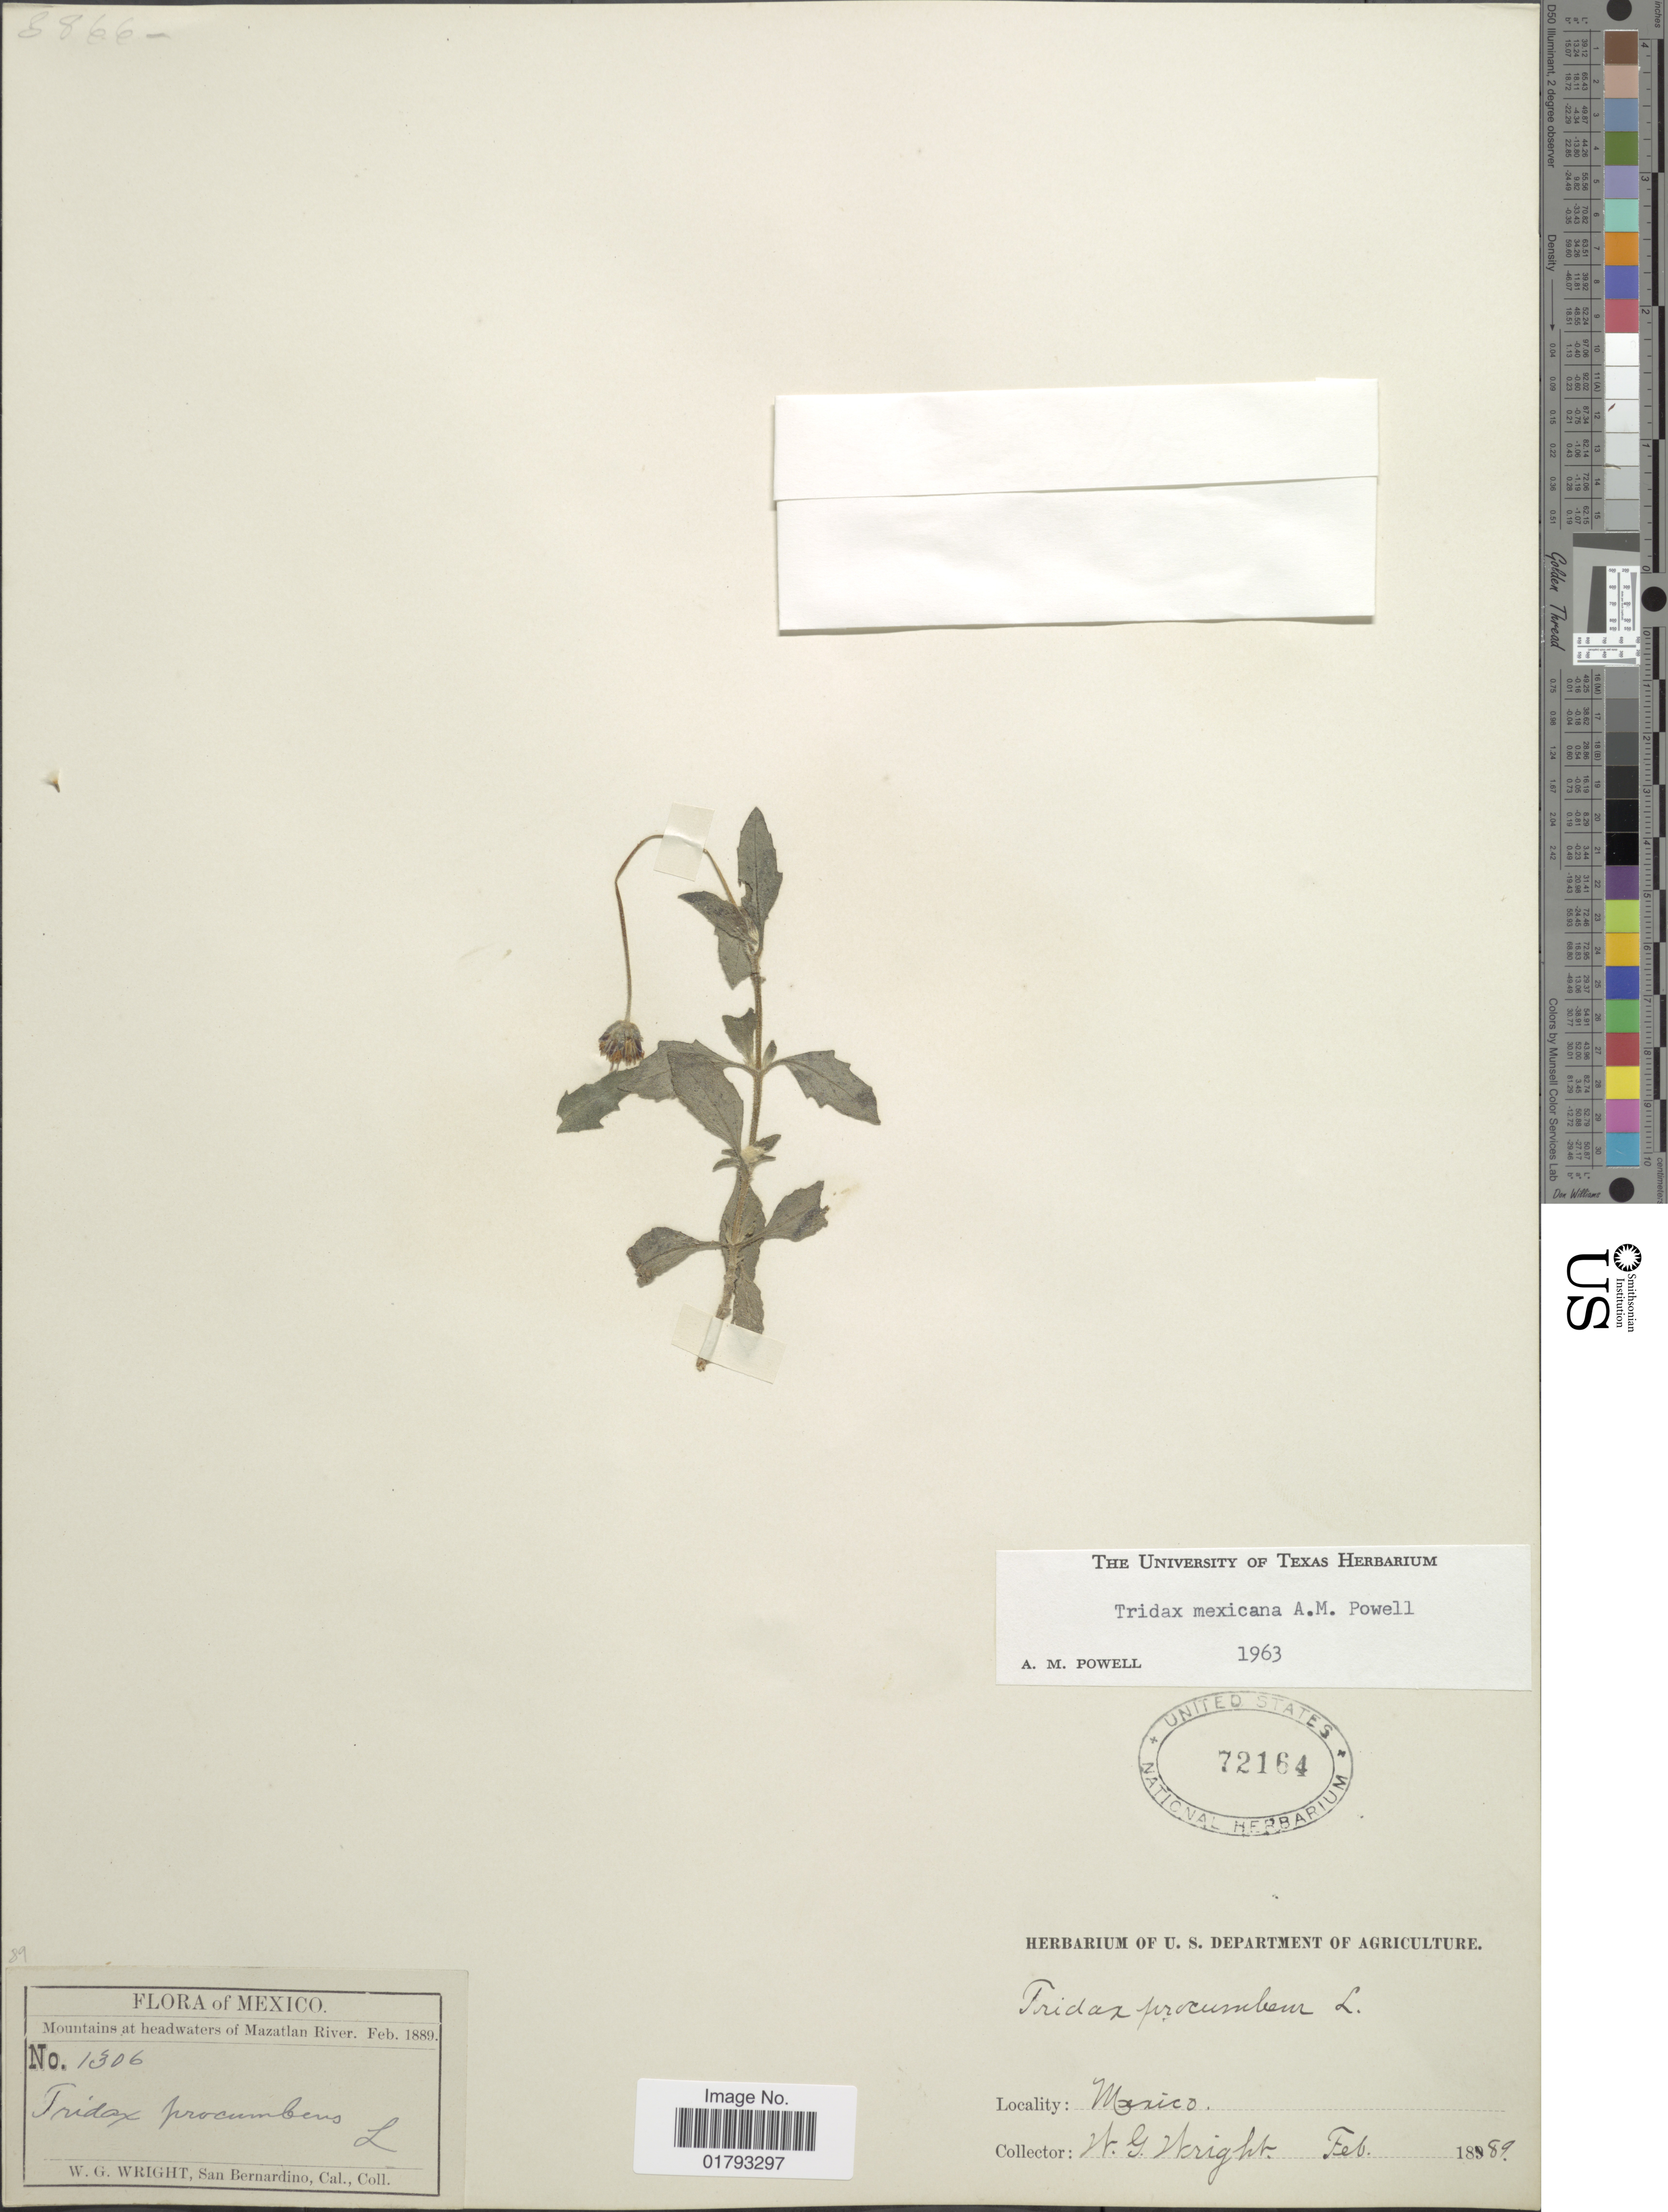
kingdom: Plantae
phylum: Tracheophyta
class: Magnoliopsida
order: Asterales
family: Asteraceae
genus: Tridax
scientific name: Tridax mexicana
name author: A.M. Powell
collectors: W. G. Wright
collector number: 1306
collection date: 1889-02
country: Mexico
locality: Mountains at headwater of Mazatlan River.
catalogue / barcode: US 72164